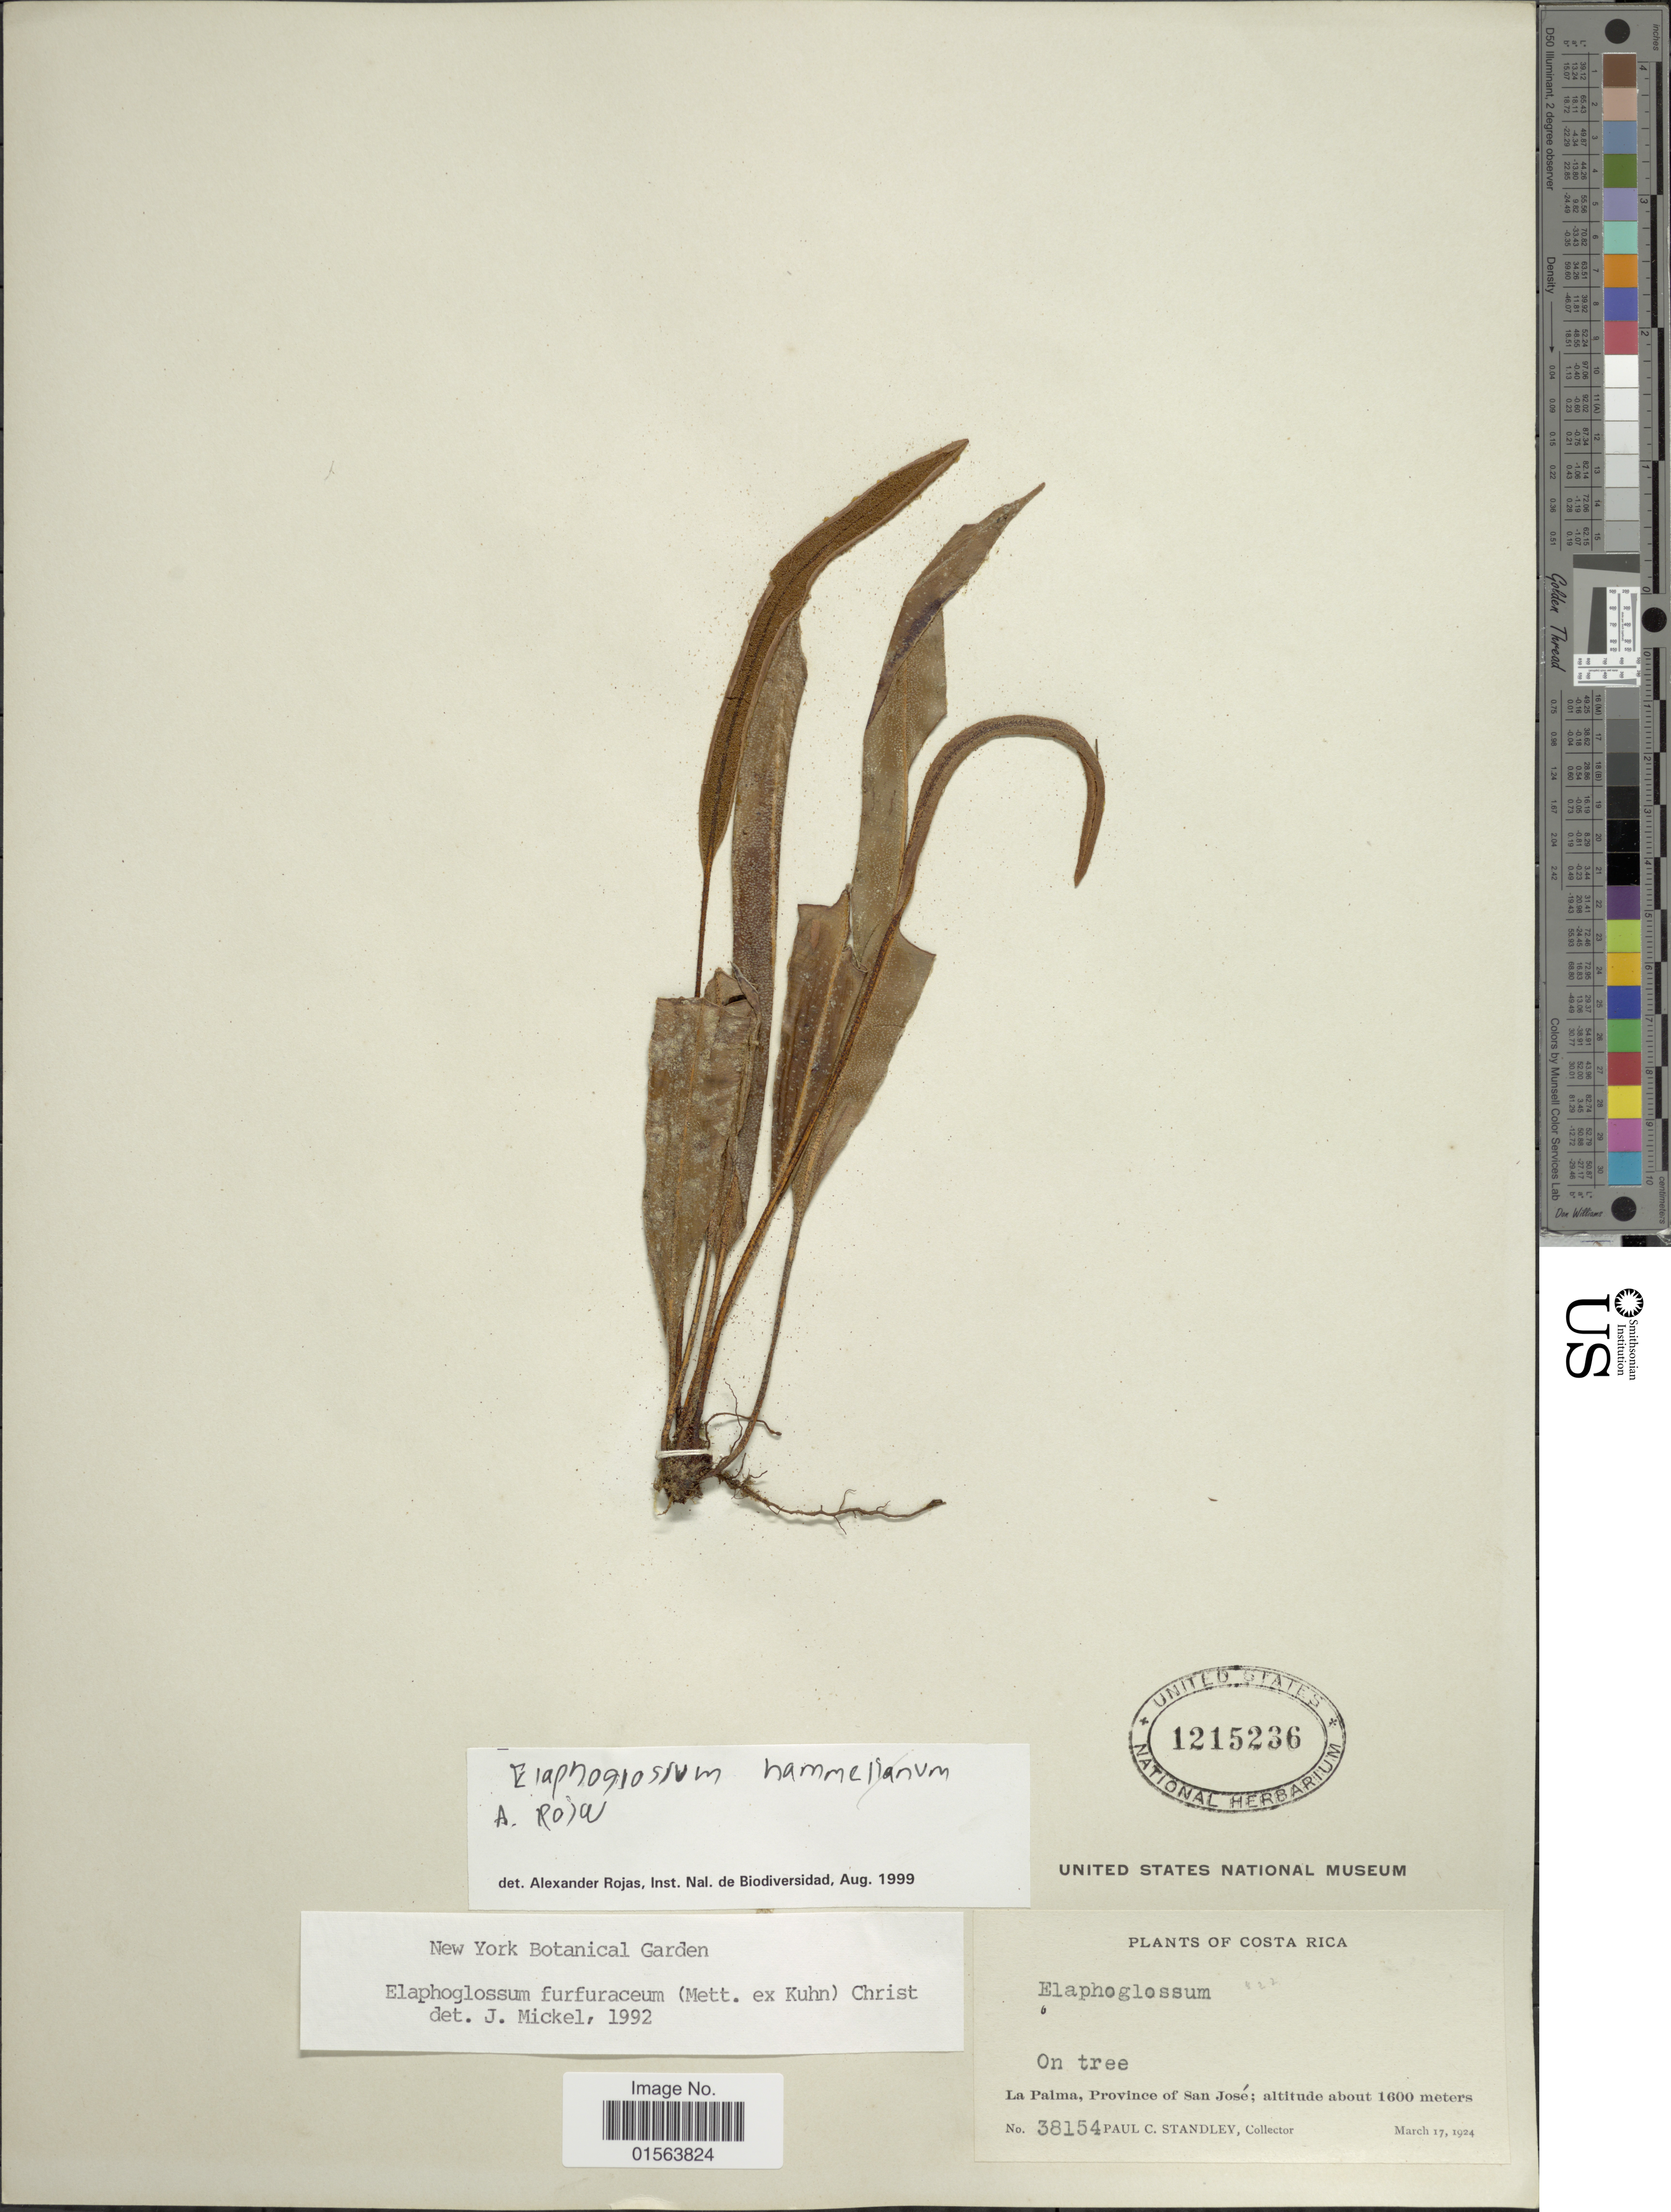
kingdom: Plantae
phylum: Tracheophyta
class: Polypodiopsida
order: Polypodiales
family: Dryopteridaceae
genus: Elaphoglossum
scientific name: Elaphoglossum hammelianum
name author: A. Rojas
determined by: Matos, F. B.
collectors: P. C. Standley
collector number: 38154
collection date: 1924-03-17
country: Costa Rica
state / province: San José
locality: La Palma, Province of San Jose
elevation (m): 1600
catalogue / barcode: US 1215236